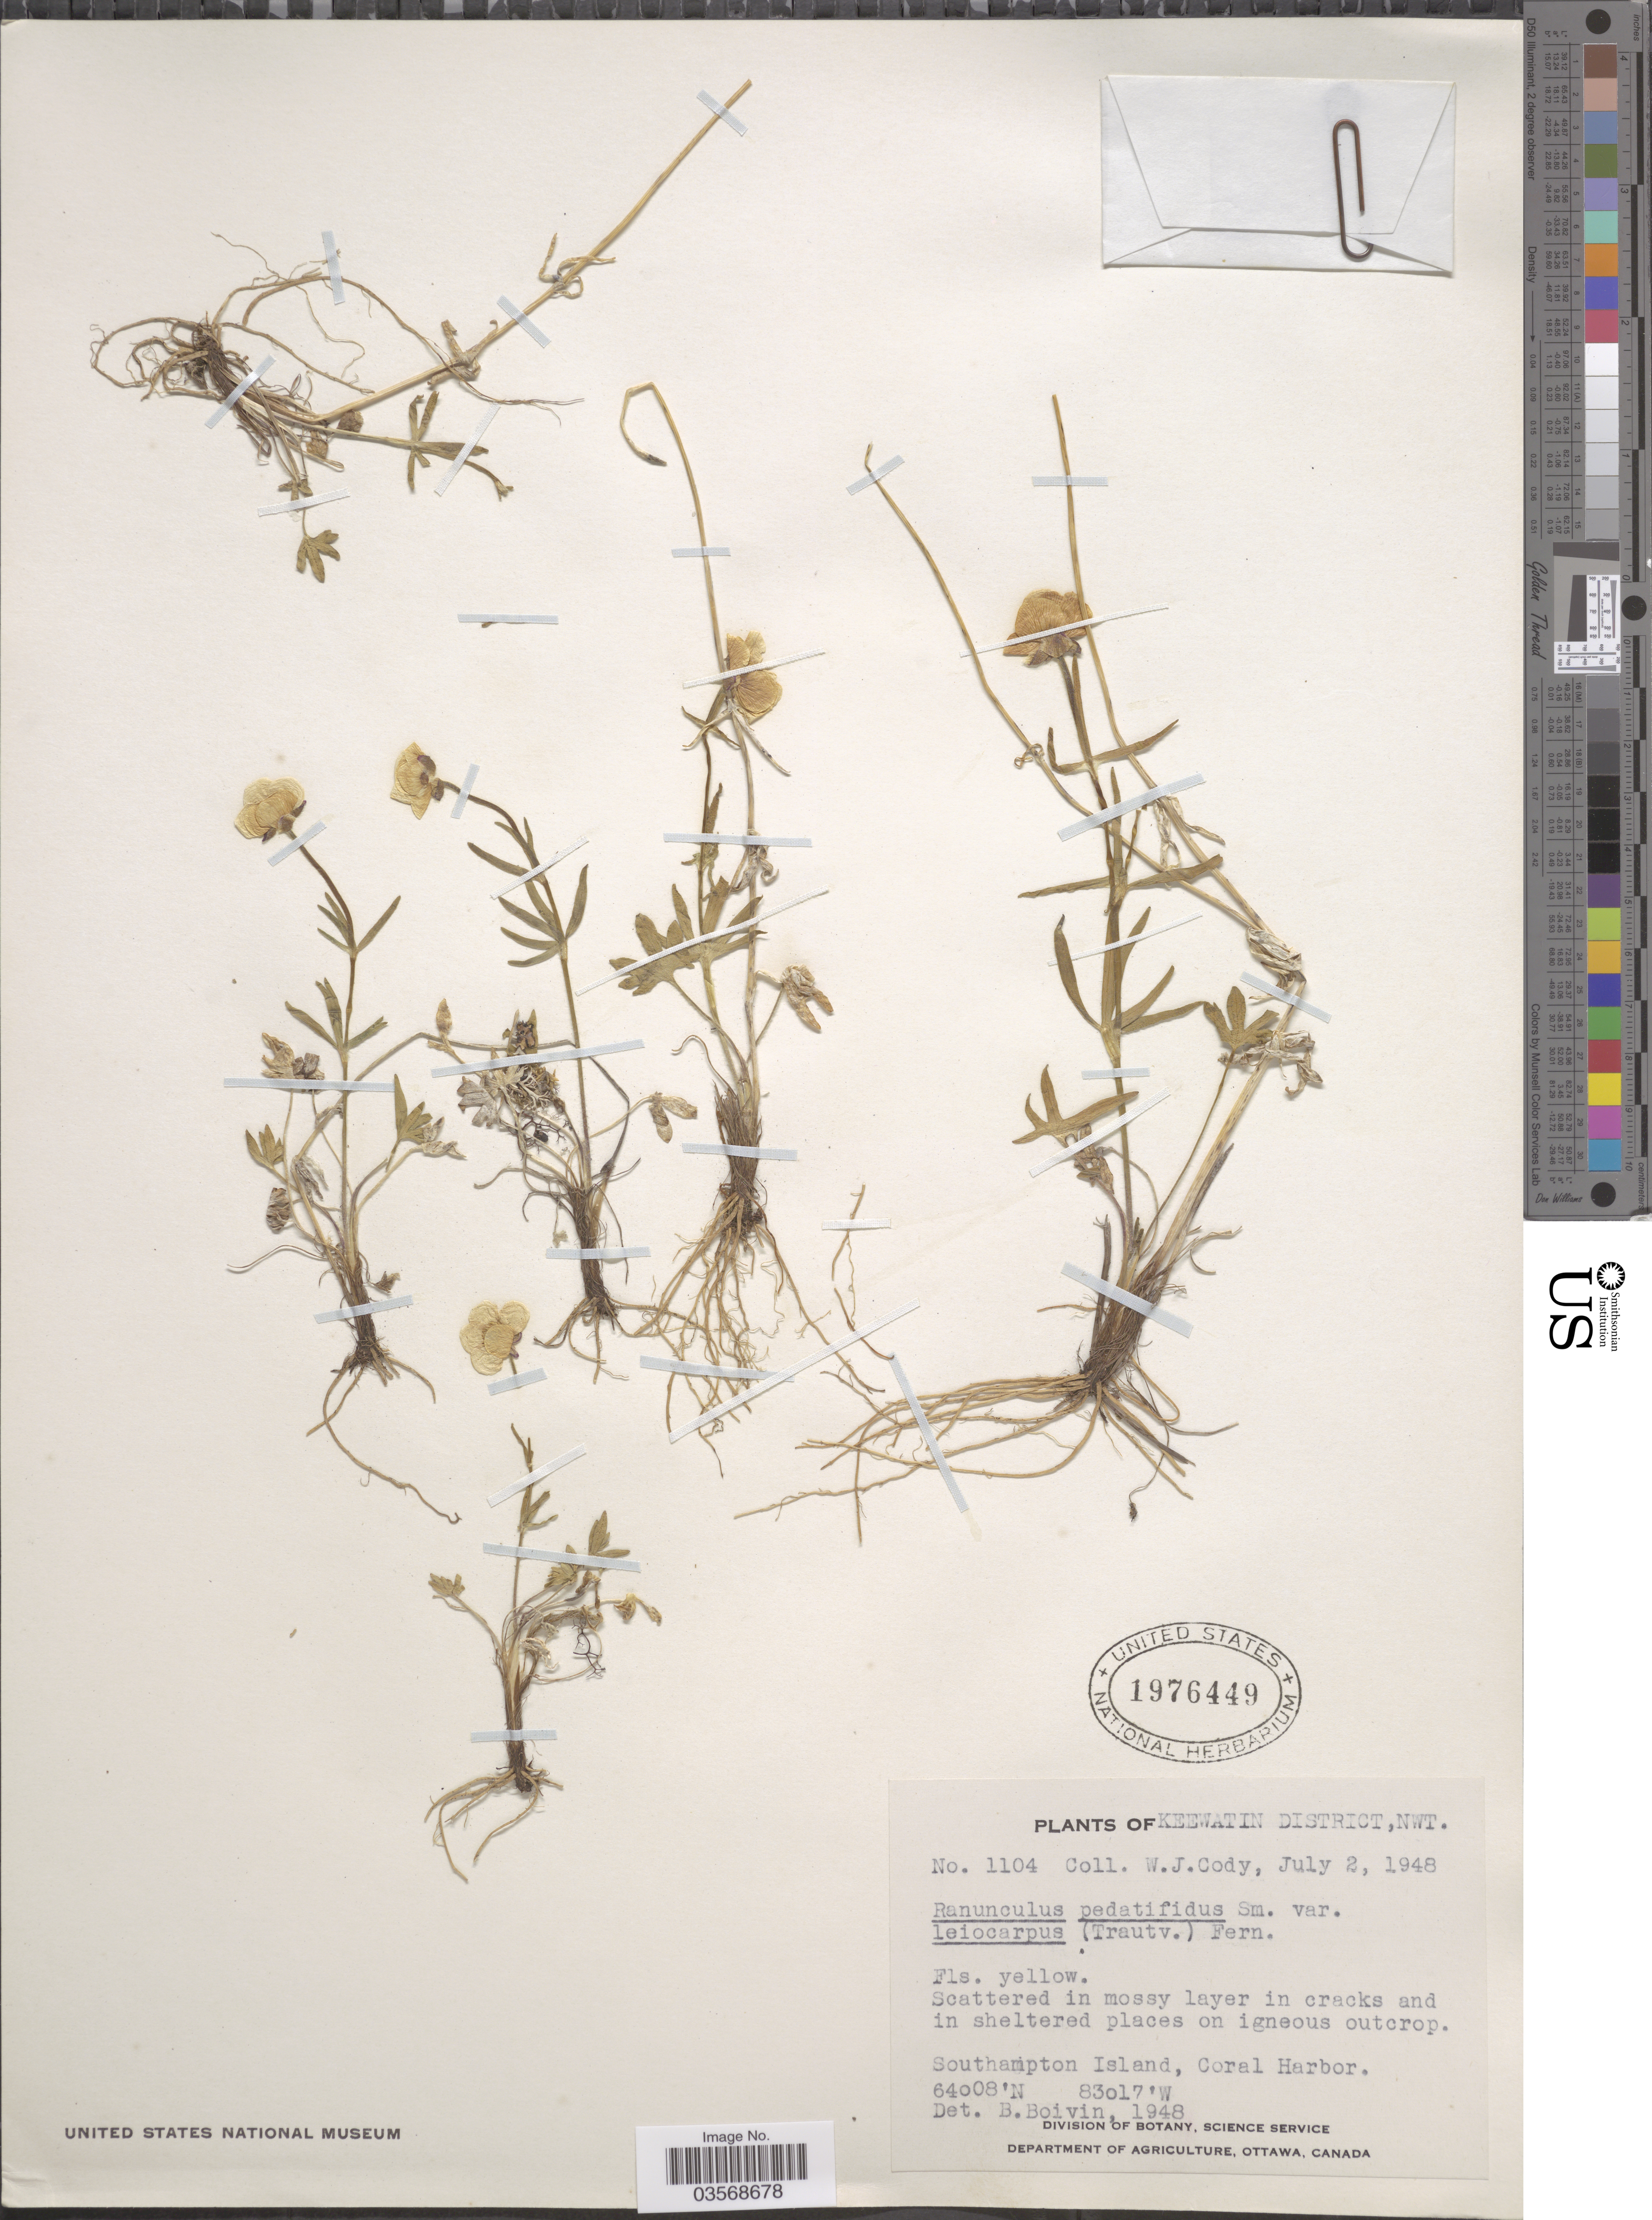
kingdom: Plantae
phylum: Tracheophyta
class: Magnoliopsida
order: Ranunculales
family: Ranunculaceae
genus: Ranunculus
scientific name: Ranunculus pedatifidus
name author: Sm.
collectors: W. Cody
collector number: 1104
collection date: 1948-07-02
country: Canada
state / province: Northwest Territories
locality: Keewatin District. Southampton Island, Coral Harbor.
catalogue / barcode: US 1976449